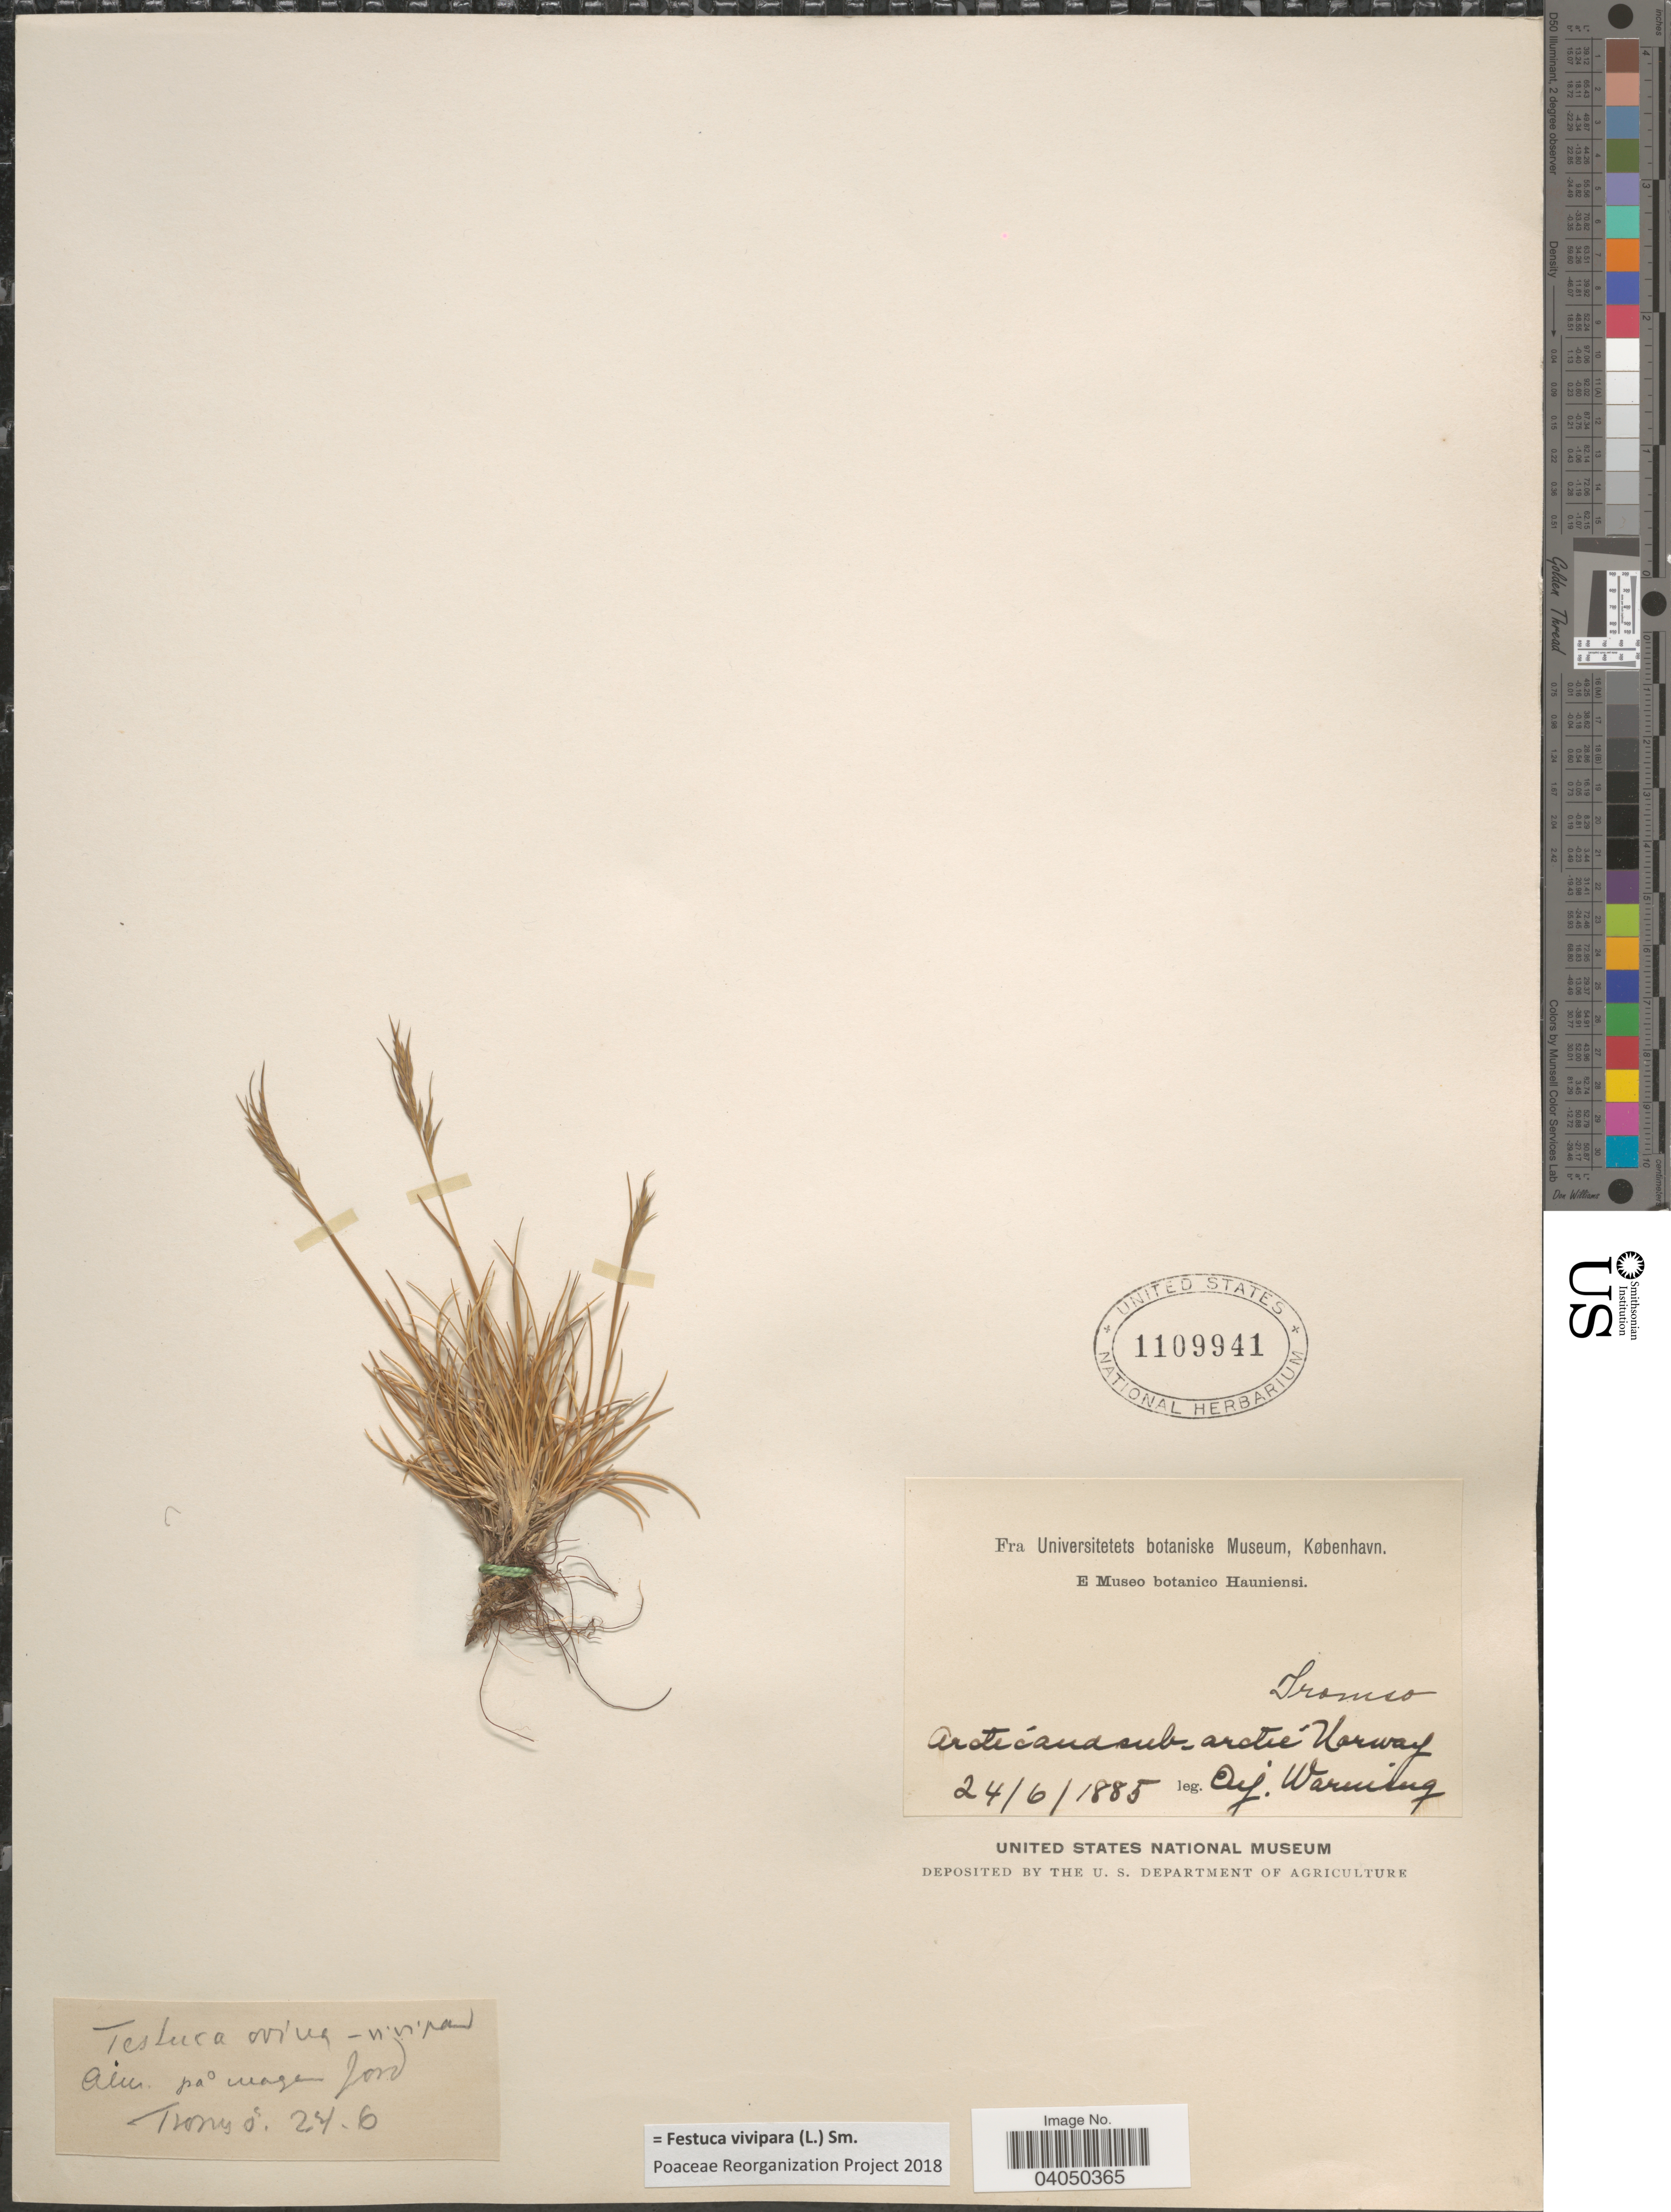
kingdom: Plantae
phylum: Tracheophyta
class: Liliopsida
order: Poales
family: Poaceae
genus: Festuca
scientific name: Festuca vivipara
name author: (L.) Sm.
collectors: E. Warming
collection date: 1885-06-24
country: Norway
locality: Tromso. Arctic and sub-arctic-Norway.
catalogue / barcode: US 1109941